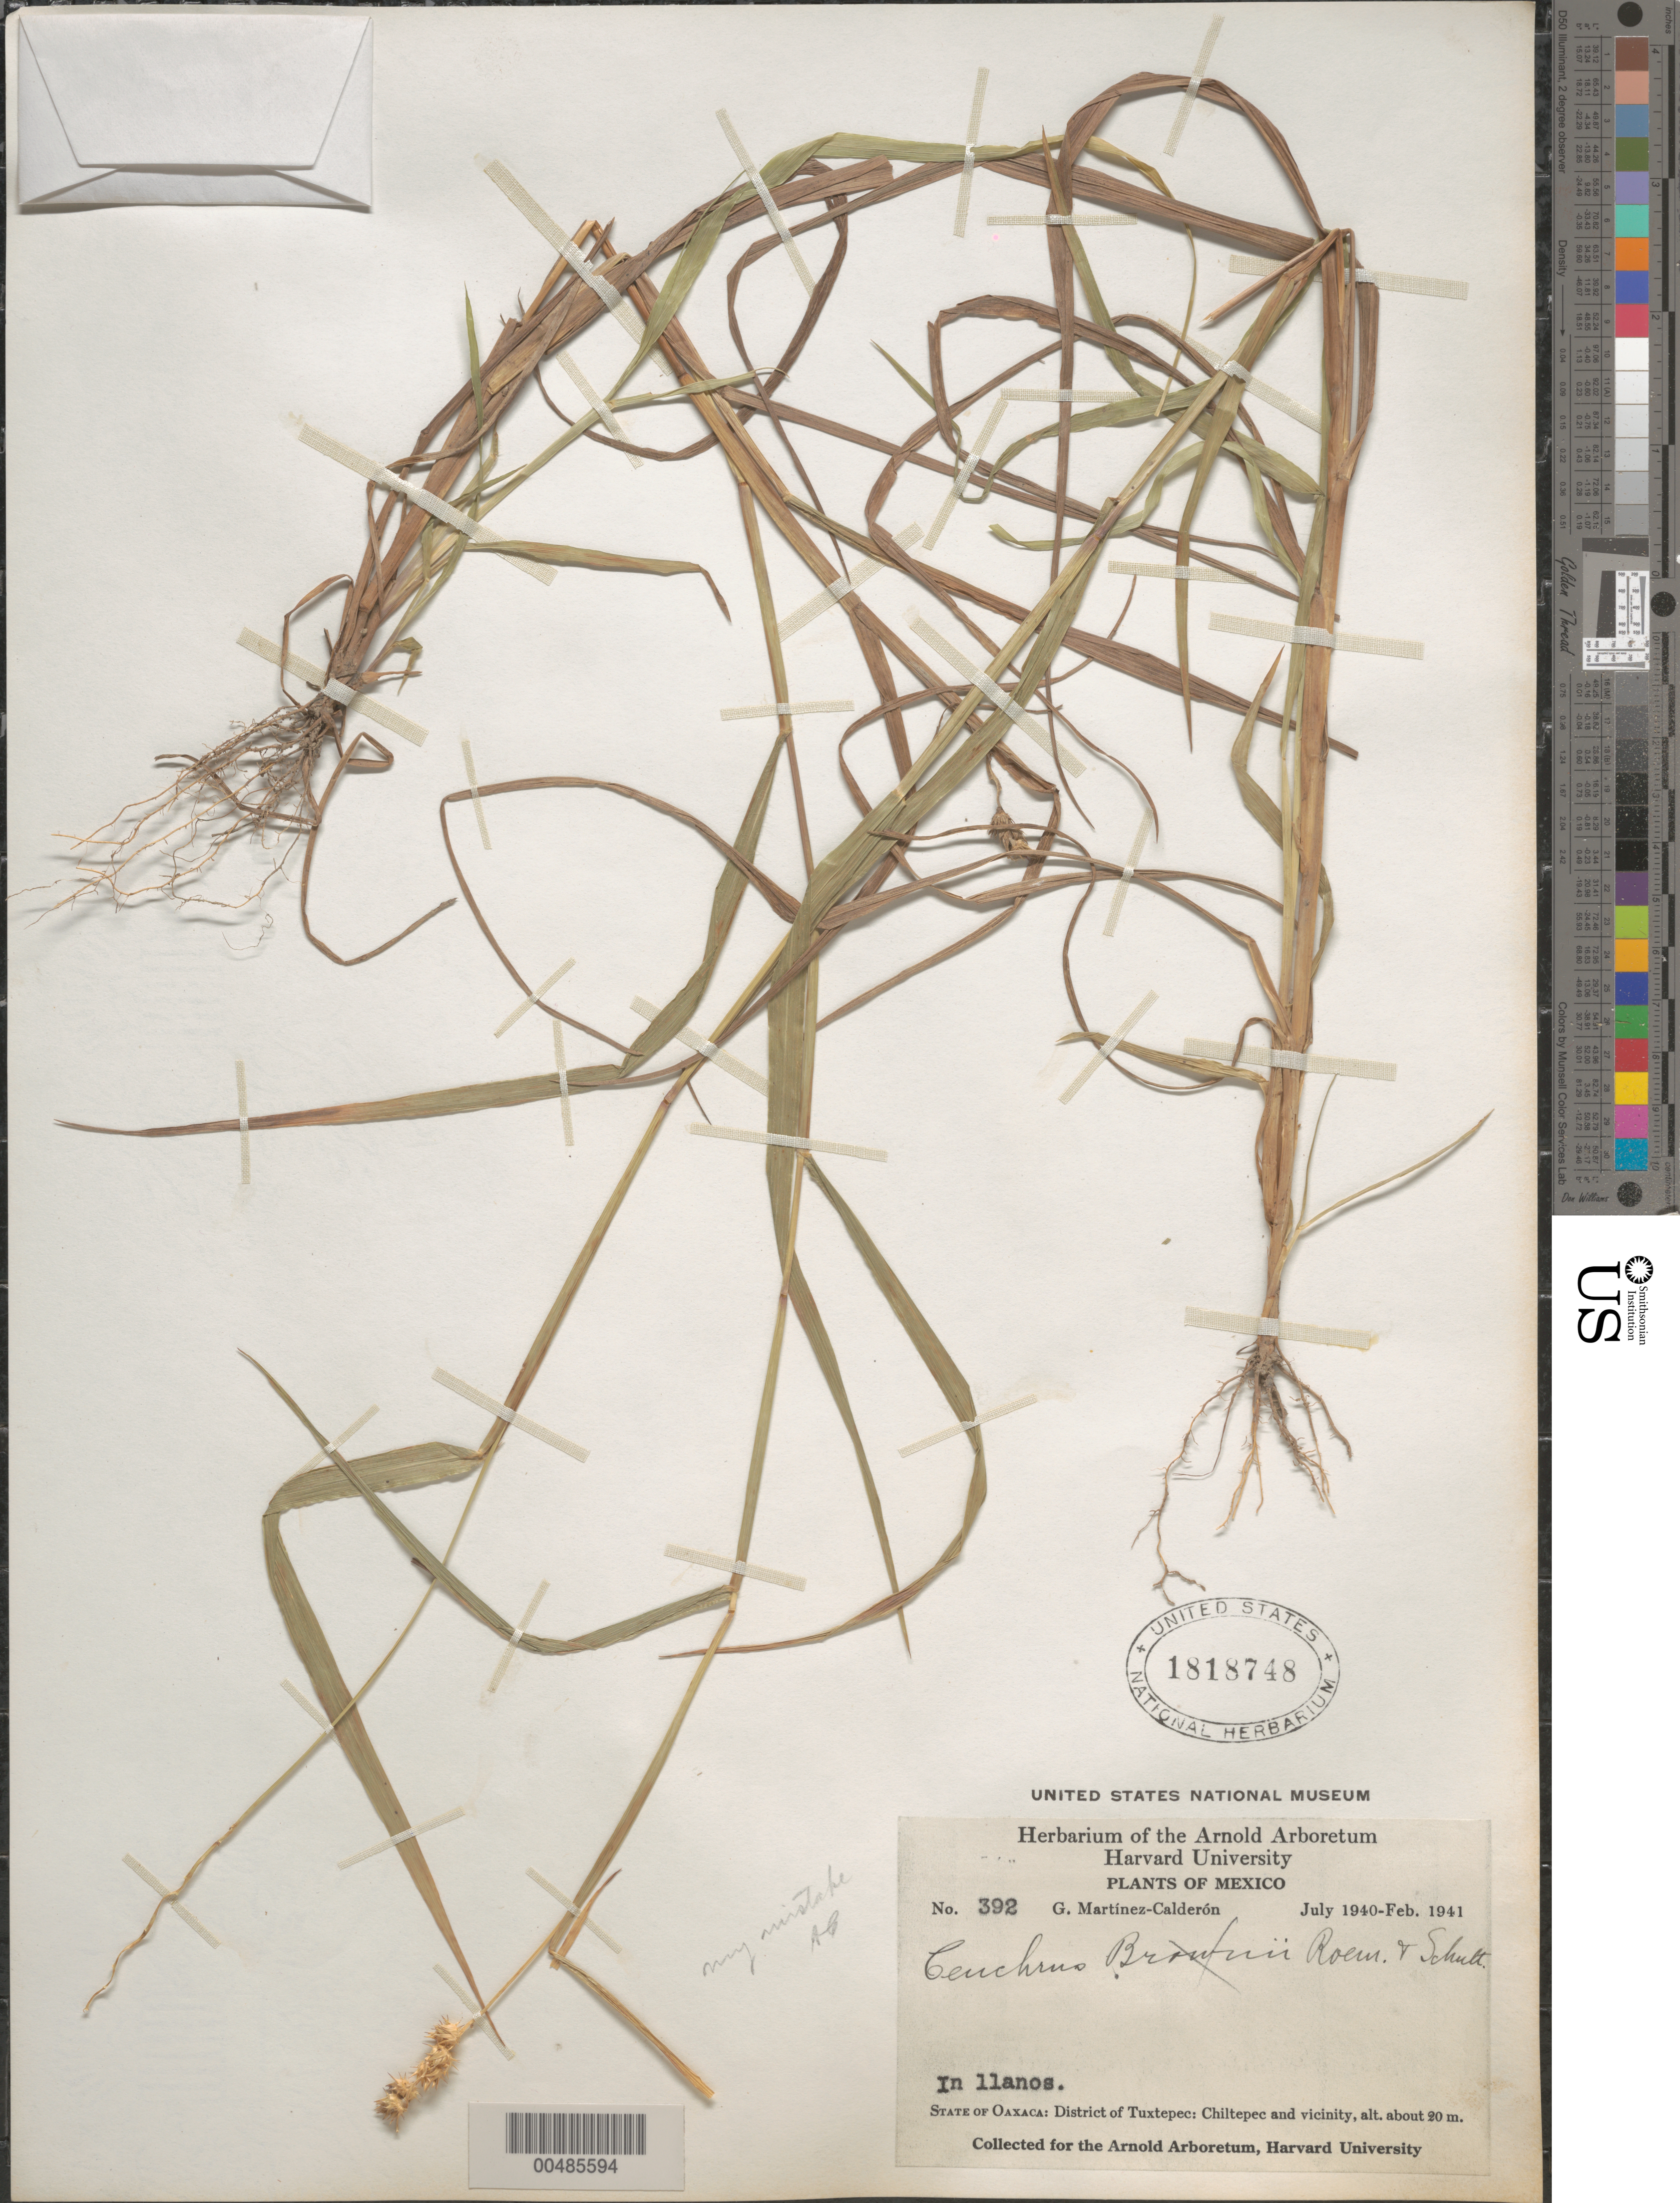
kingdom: Plantae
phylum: Tracheophyta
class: Liliopsida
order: Poales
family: Poaceae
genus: Cenchrus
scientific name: Cenchrus echinatus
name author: L.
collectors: G. Martínez Calderón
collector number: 392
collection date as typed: Jul 1940 to Feb 1941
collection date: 1940-07/1941-02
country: Mexico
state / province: Oaxaca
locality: Dist of Tuxtepec: Chiltepec & vicinity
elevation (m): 20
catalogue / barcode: US 1818748